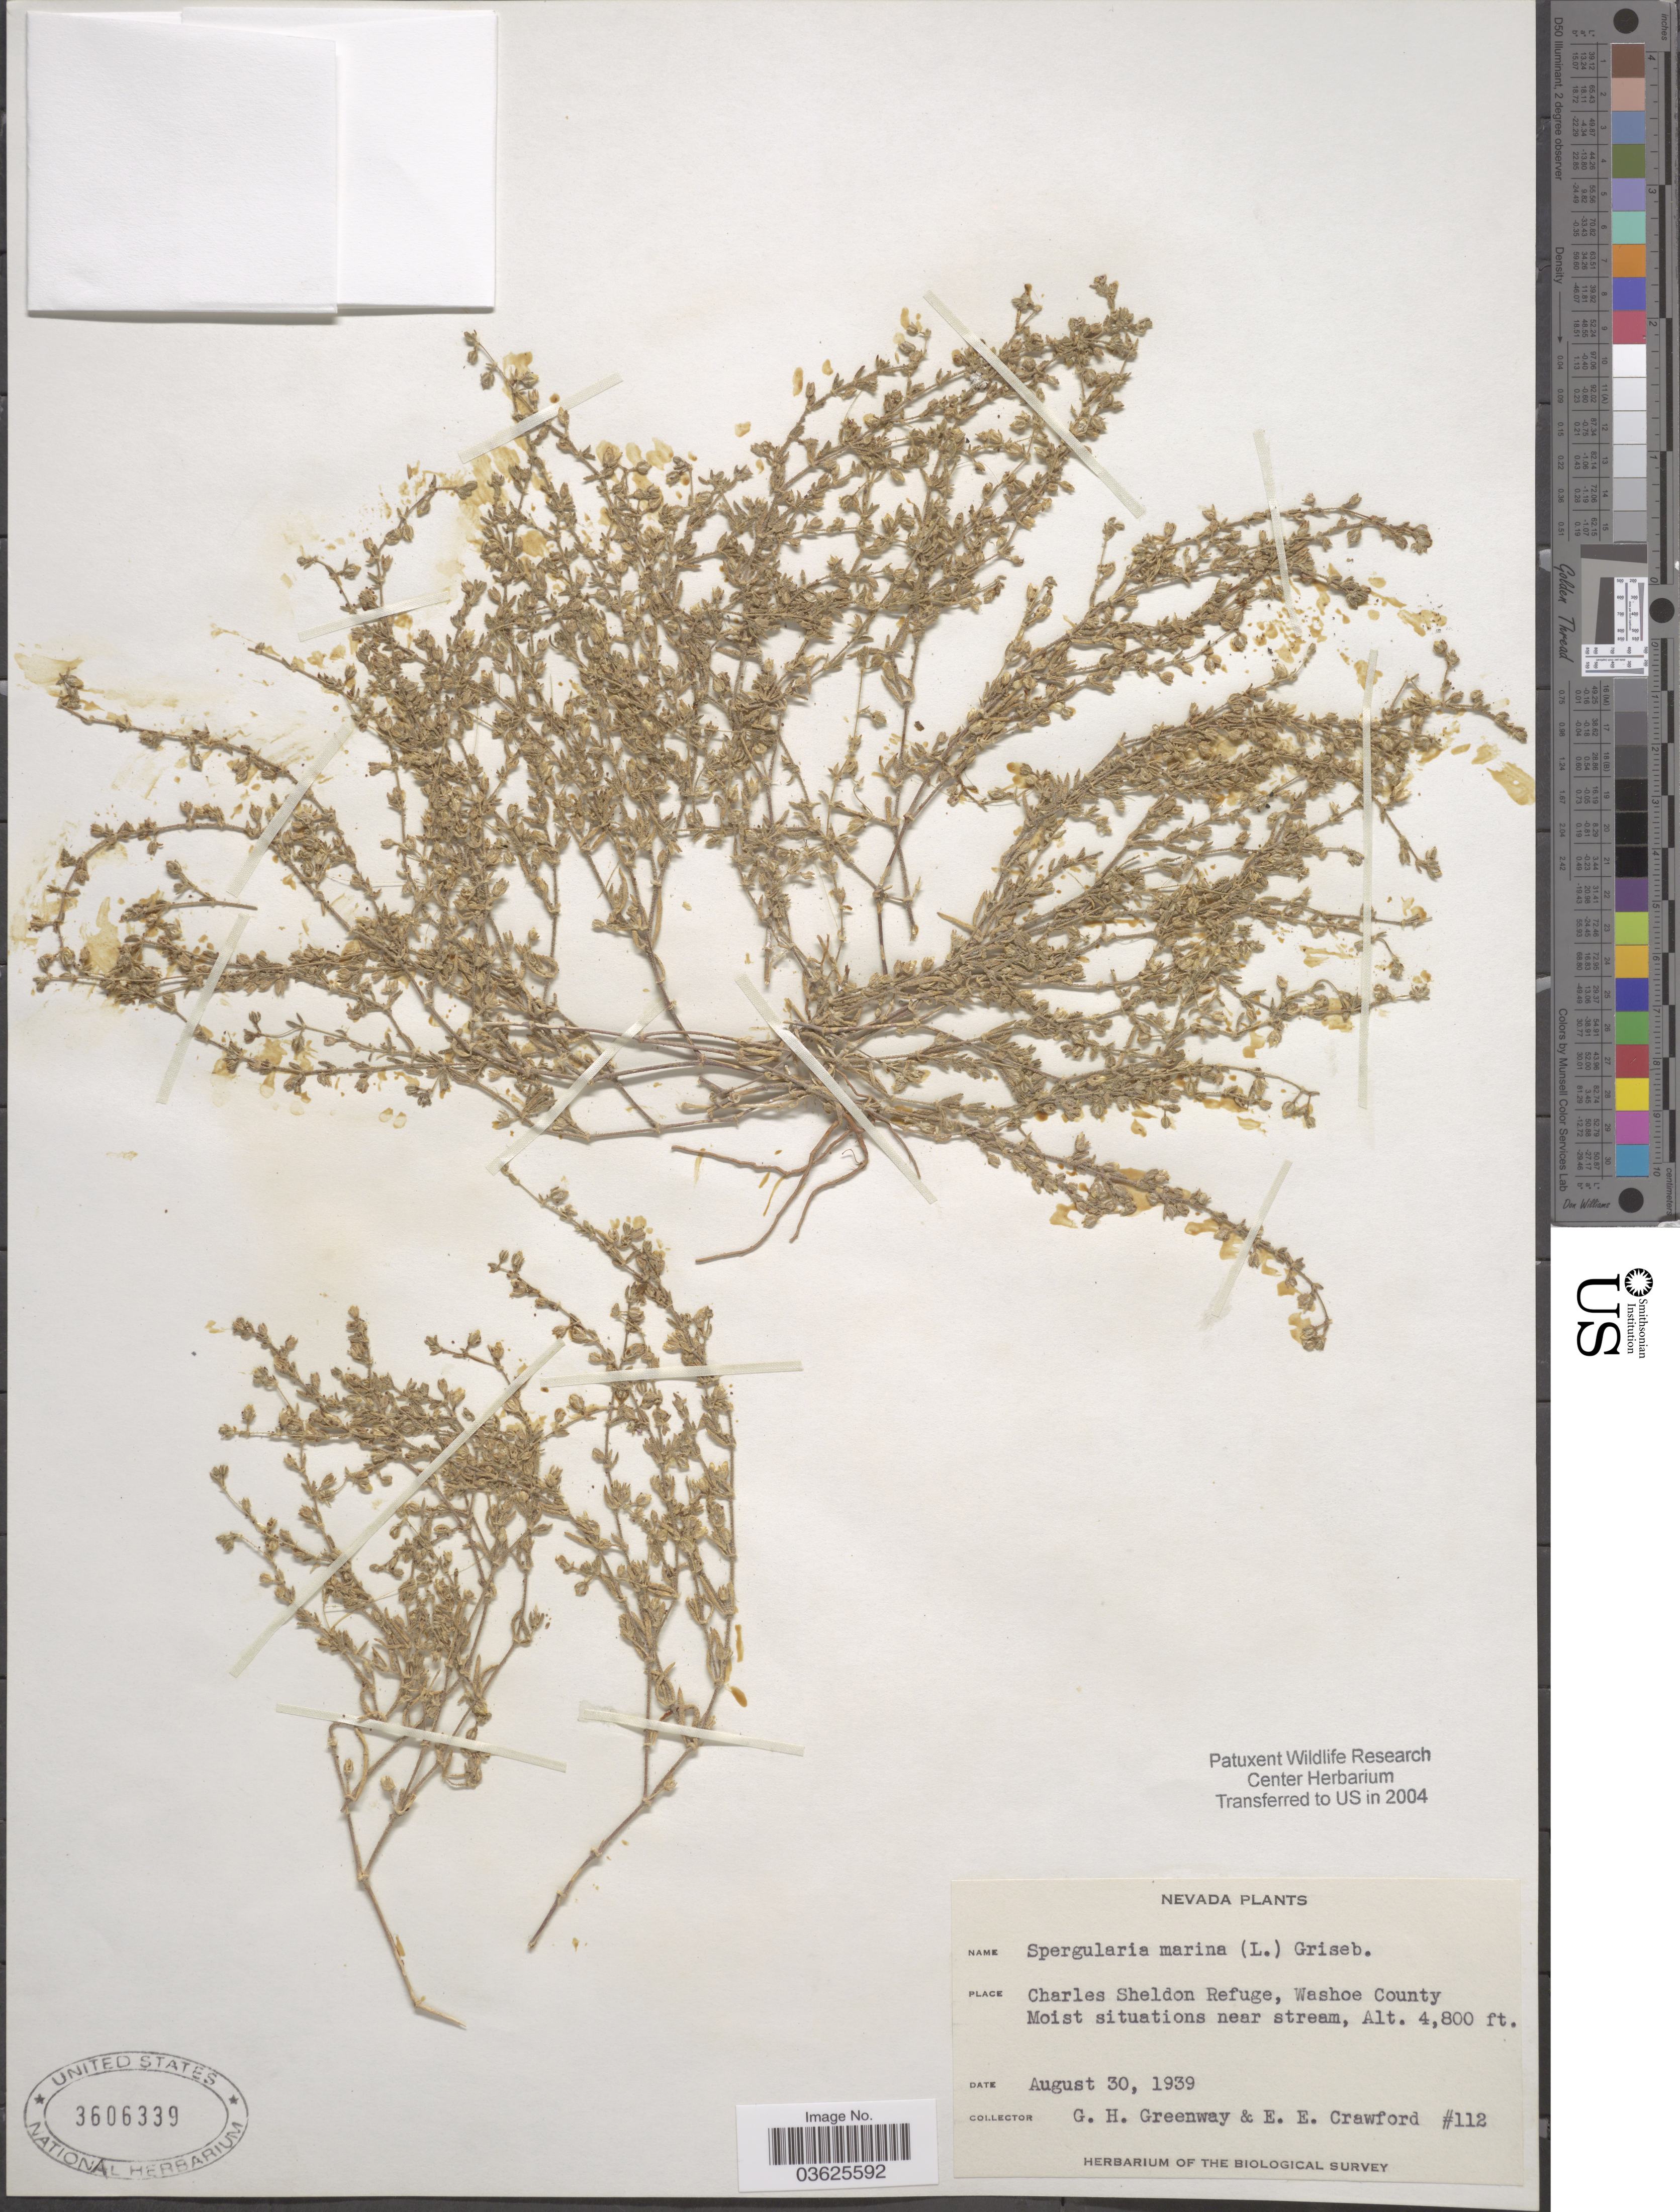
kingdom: Plantae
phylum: Tracheophyta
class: Magnoliopsida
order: Caryophyllales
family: Caryophyllaceae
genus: Spergularia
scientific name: Spergularia marina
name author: (L.) Griseb.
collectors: G. Greenway & E. Crawford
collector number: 112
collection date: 1939-08-30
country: United States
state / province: Nevada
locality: Charles Sheldon Refuge, Washoe County.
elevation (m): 1463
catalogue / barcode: US 3606339